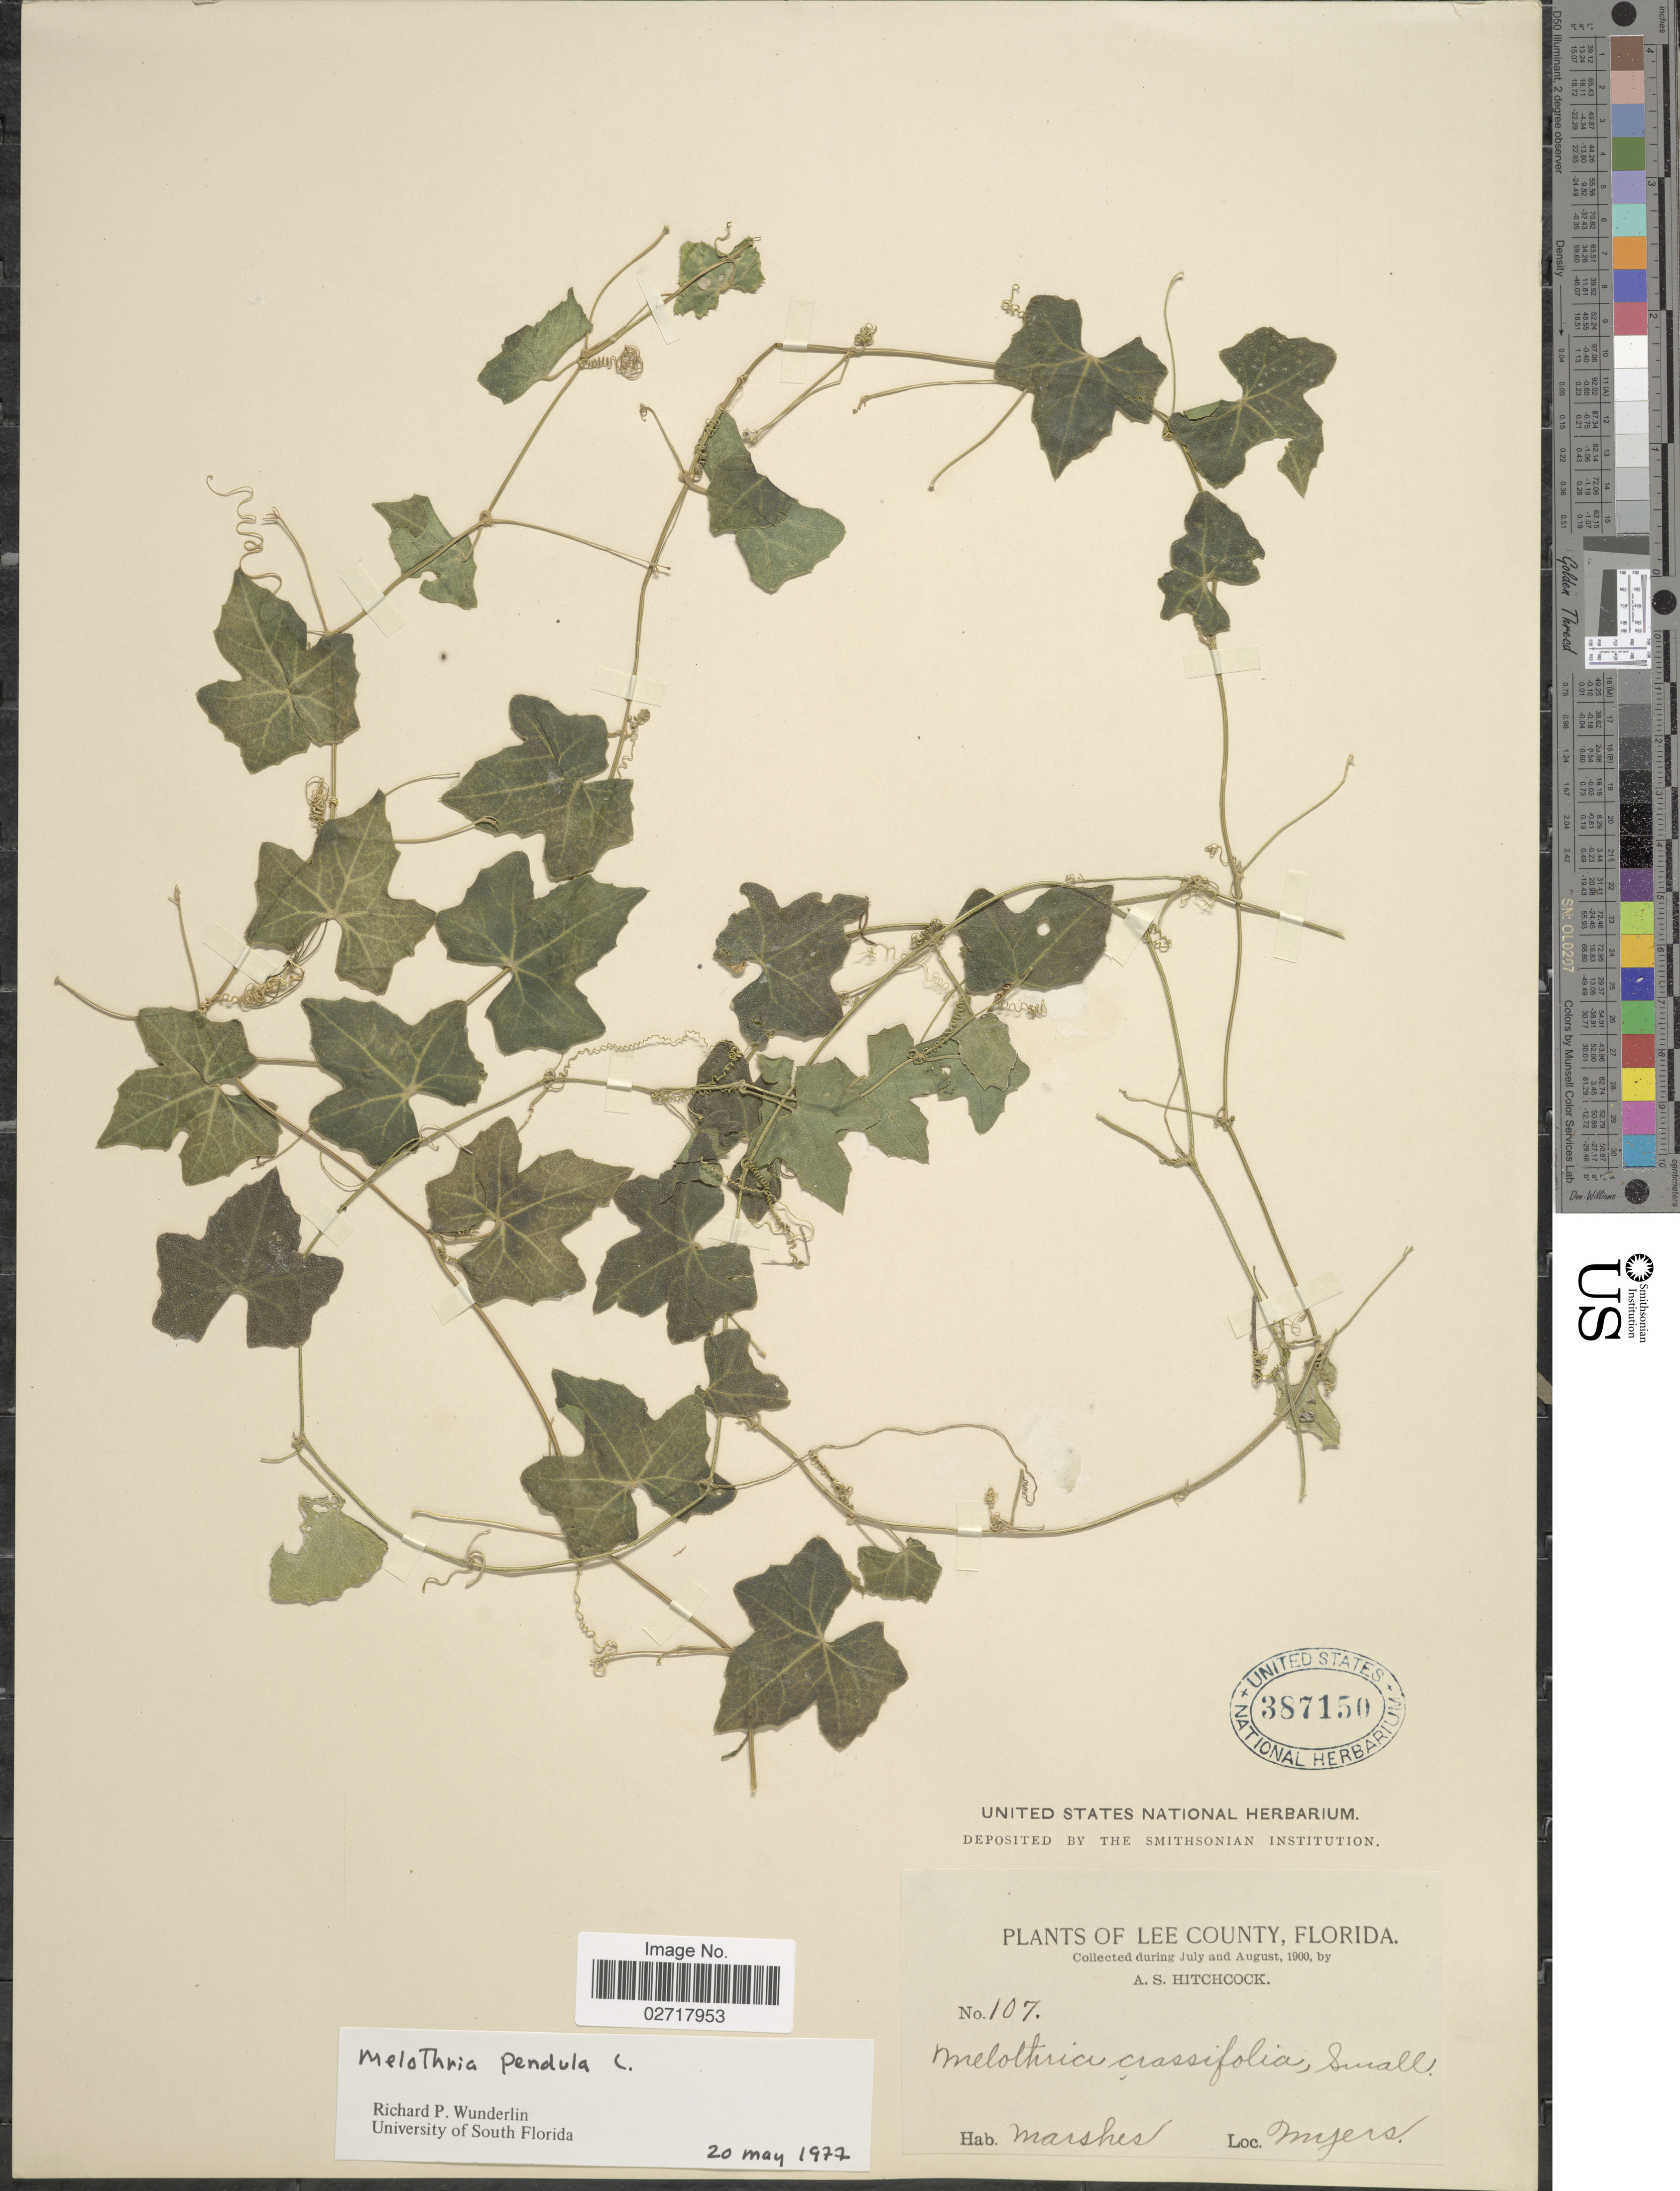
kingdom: Plantae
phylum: Tracheophyta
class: Magnoliopsida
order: Cucurbitales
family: Cucurbitaceae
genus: Melothria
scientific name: Melothria pendula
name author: L.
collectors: A. S. Hitchcock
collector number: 107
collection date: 1900-07/1900-08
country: United States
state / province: Florida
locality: Lee County. Myers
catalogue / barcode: US 387150